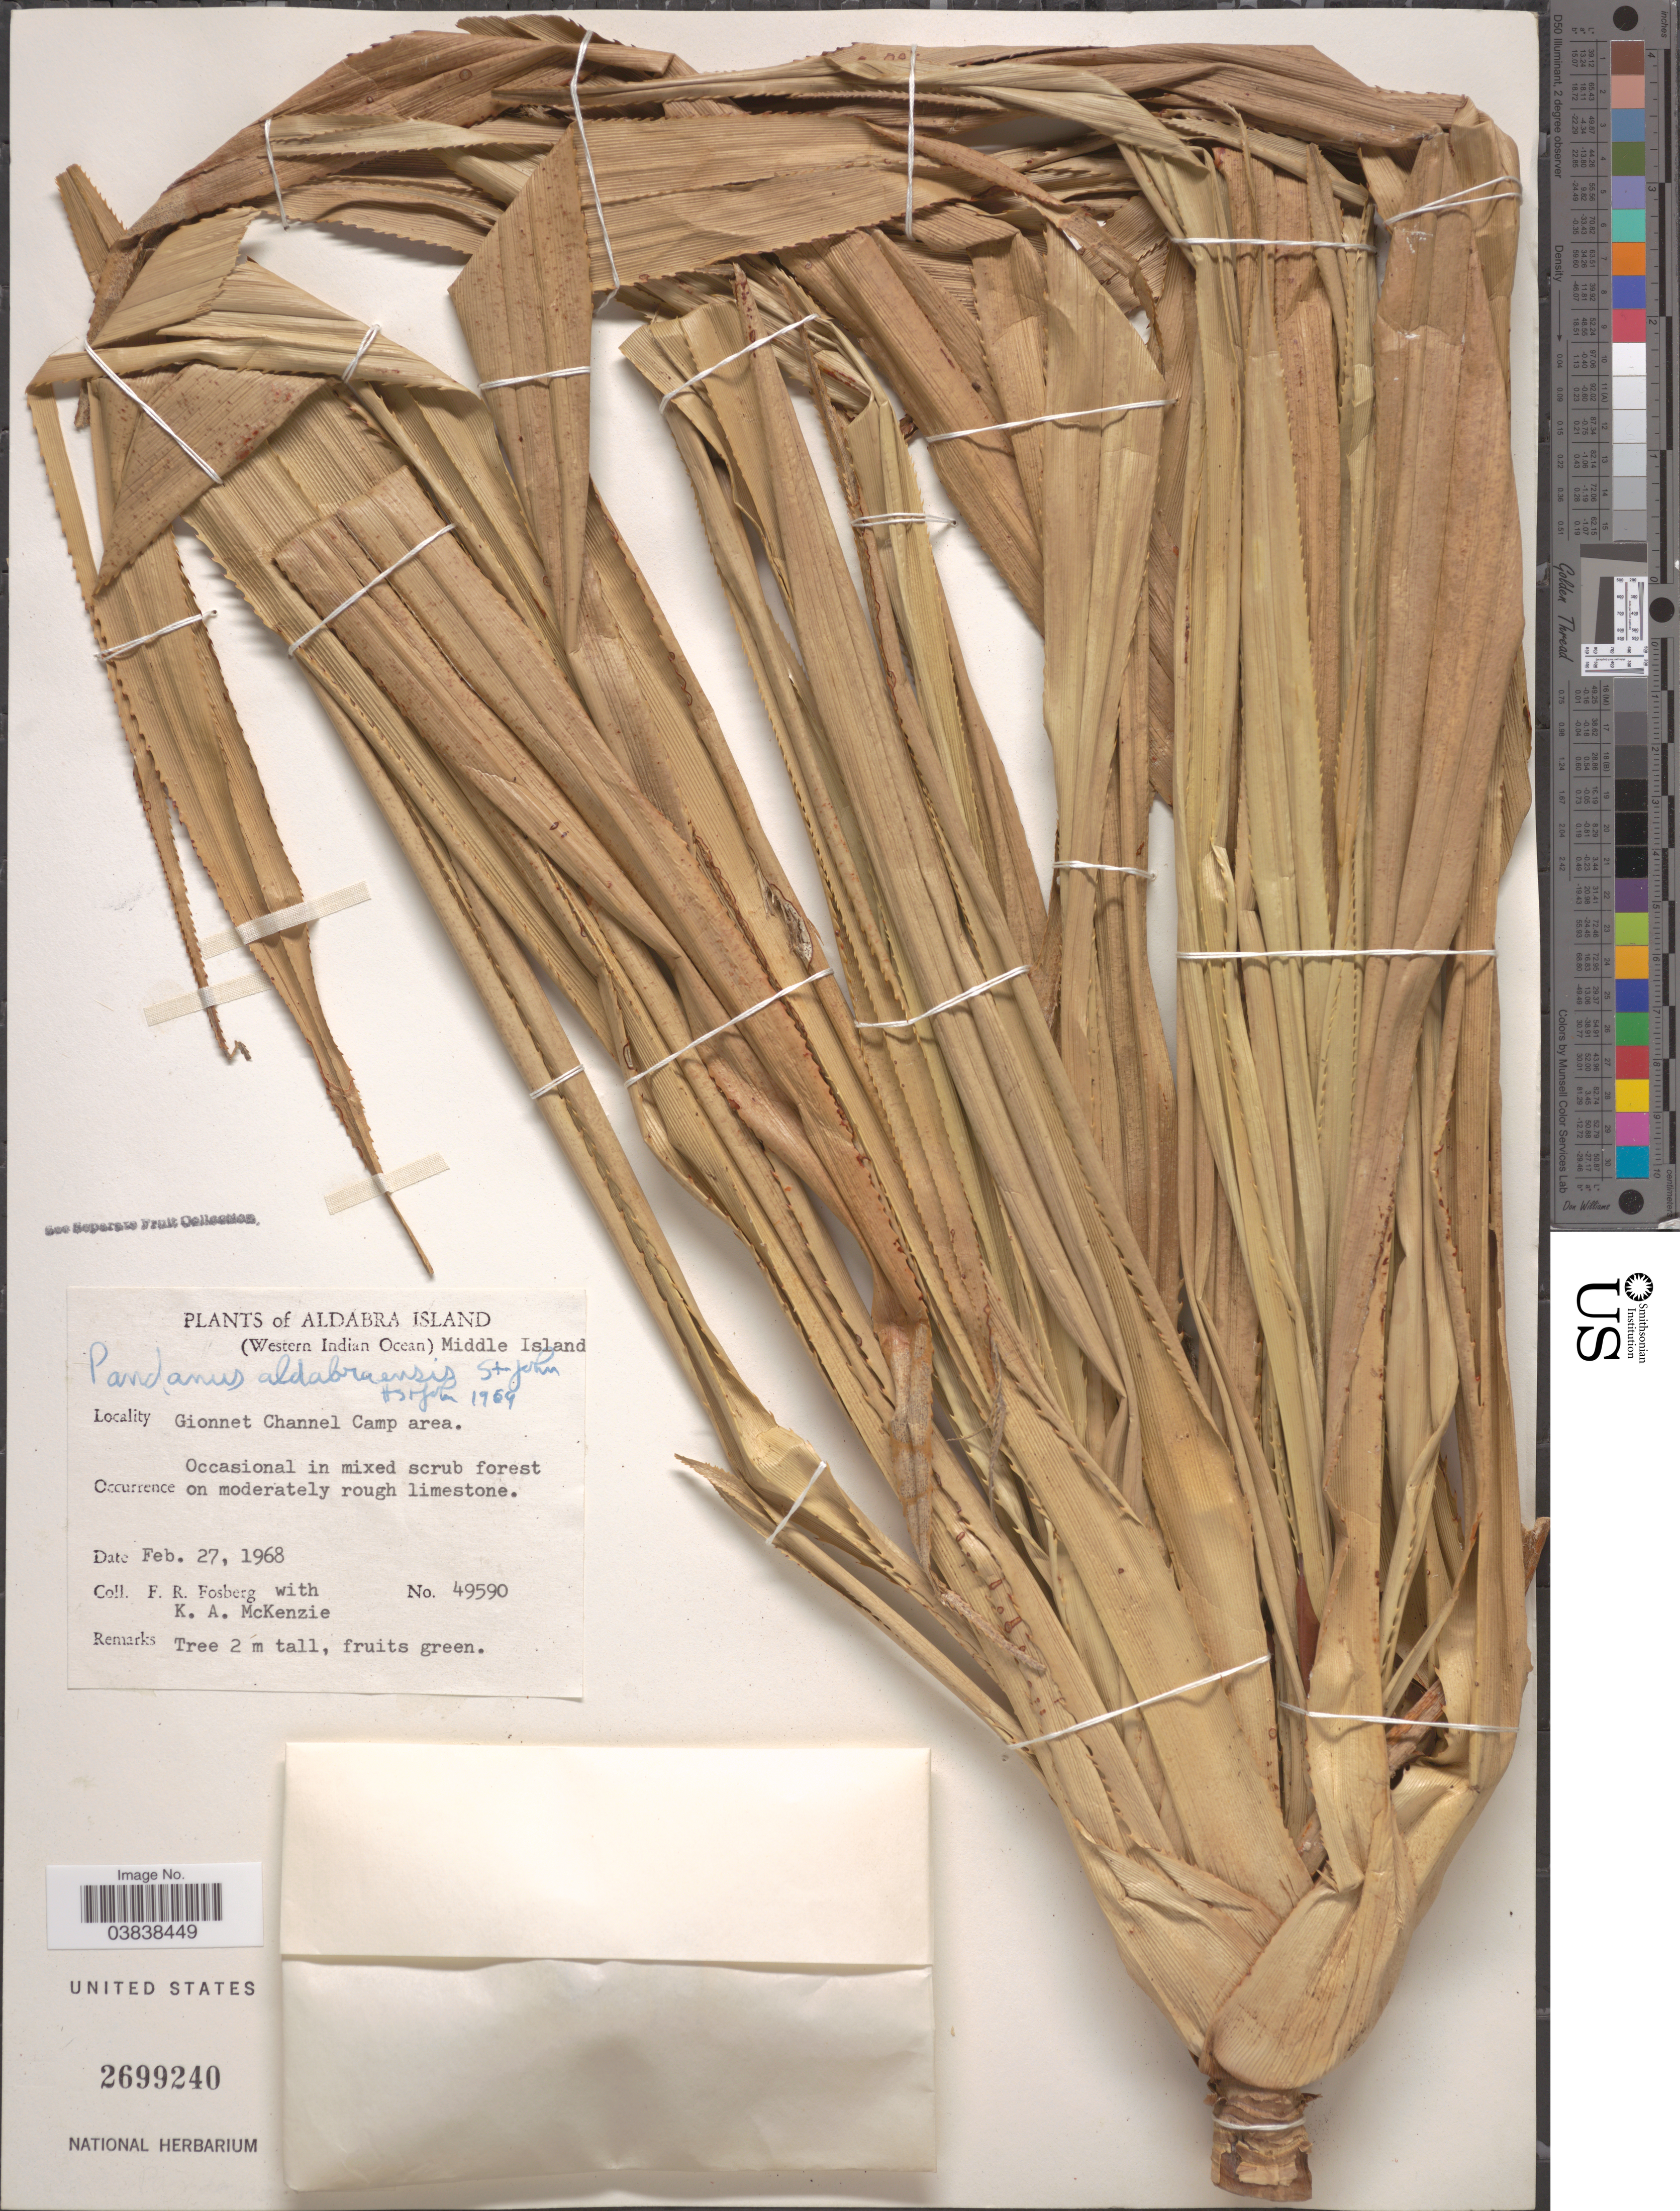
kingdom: Plantae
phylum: Tracheophyta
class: Liliopsida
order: Pandanales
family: Pandanaceae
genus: Pandanus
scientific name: Pandanus aldabraensis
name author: H. St. John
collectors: F. R. Fosberg & K. McKenzie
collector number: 49590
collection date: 1968-02-27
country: Seychelles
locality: Aldabra Island. Middle Ocean. Gionnet Channel Camp area.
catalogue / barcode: US 2699240